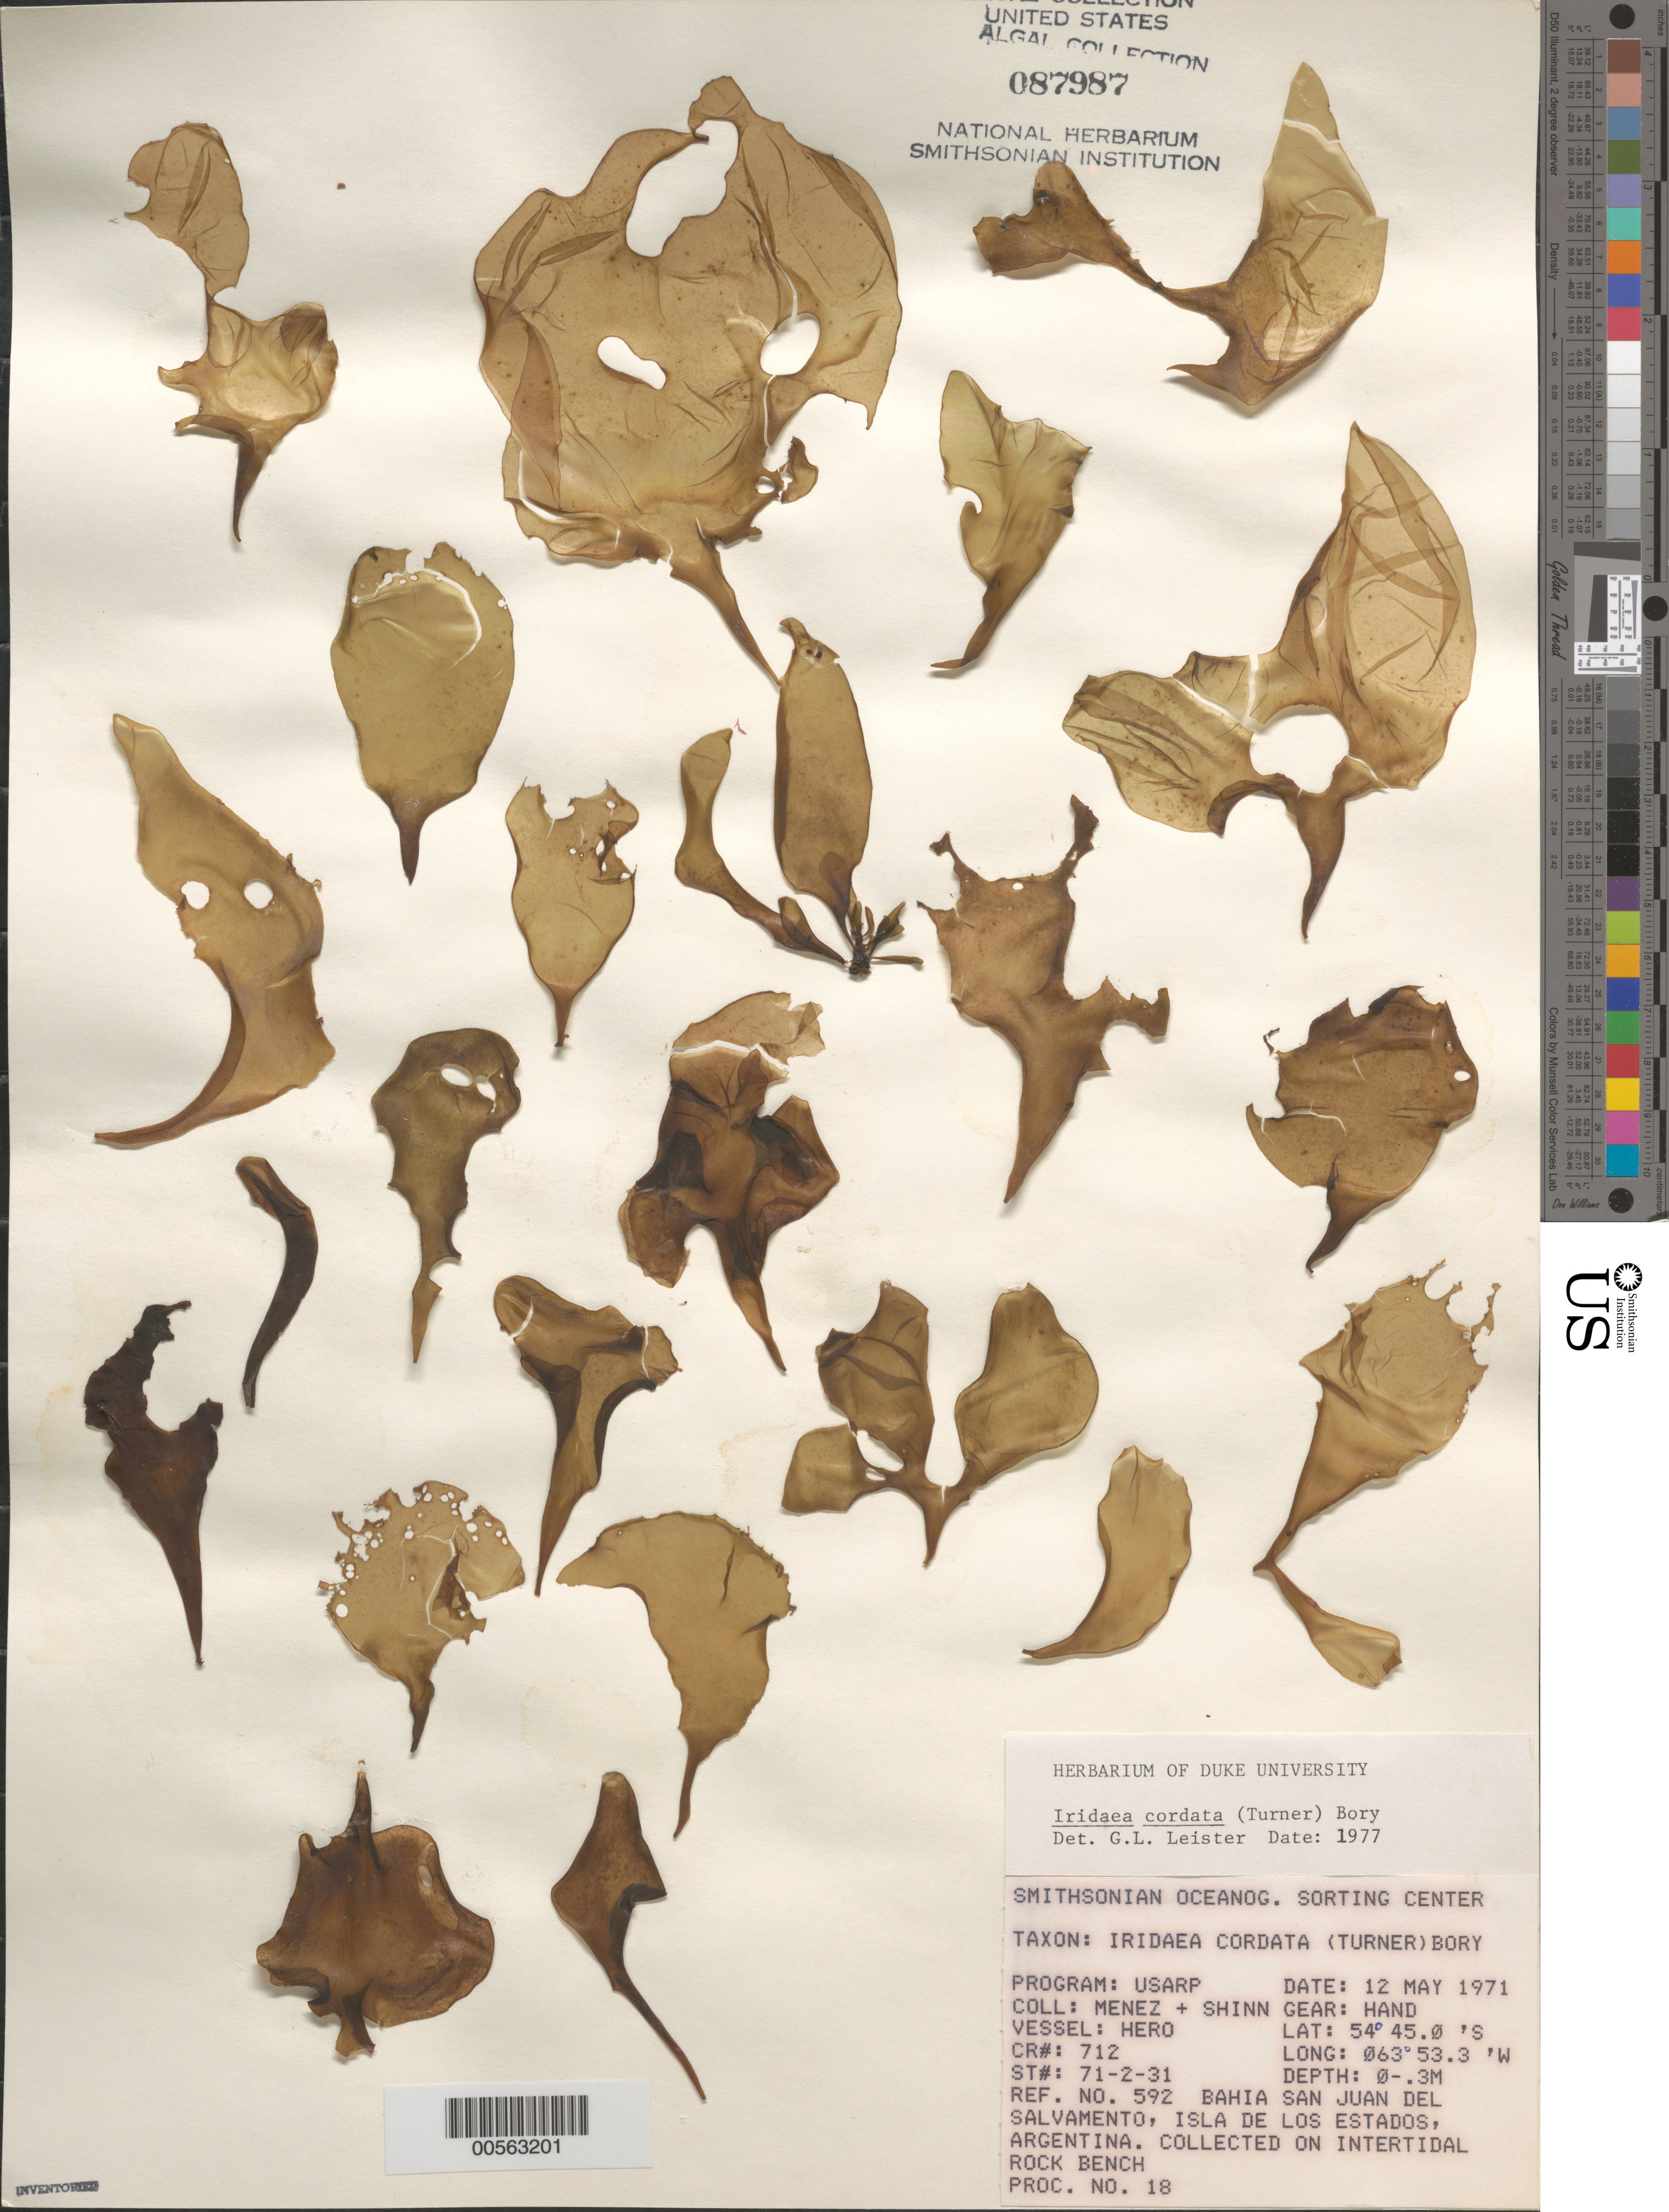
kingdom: Plantae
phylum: Rhodophyta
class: Florideophyceae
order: Gigartinales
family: Gigartinaceae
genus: Iridaea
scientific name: Iridaea cordata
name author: (Turner) Bory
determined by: Leister, G. L.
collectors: Meñez & -. Shinn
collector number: Station 71-2-31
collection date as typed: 12 May 1971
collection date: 1971-05-12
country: Argentina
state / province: Tierra del Fuego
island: Isla de los Estados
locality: Bahia San Juan del Salvamento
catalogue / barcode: US 87987